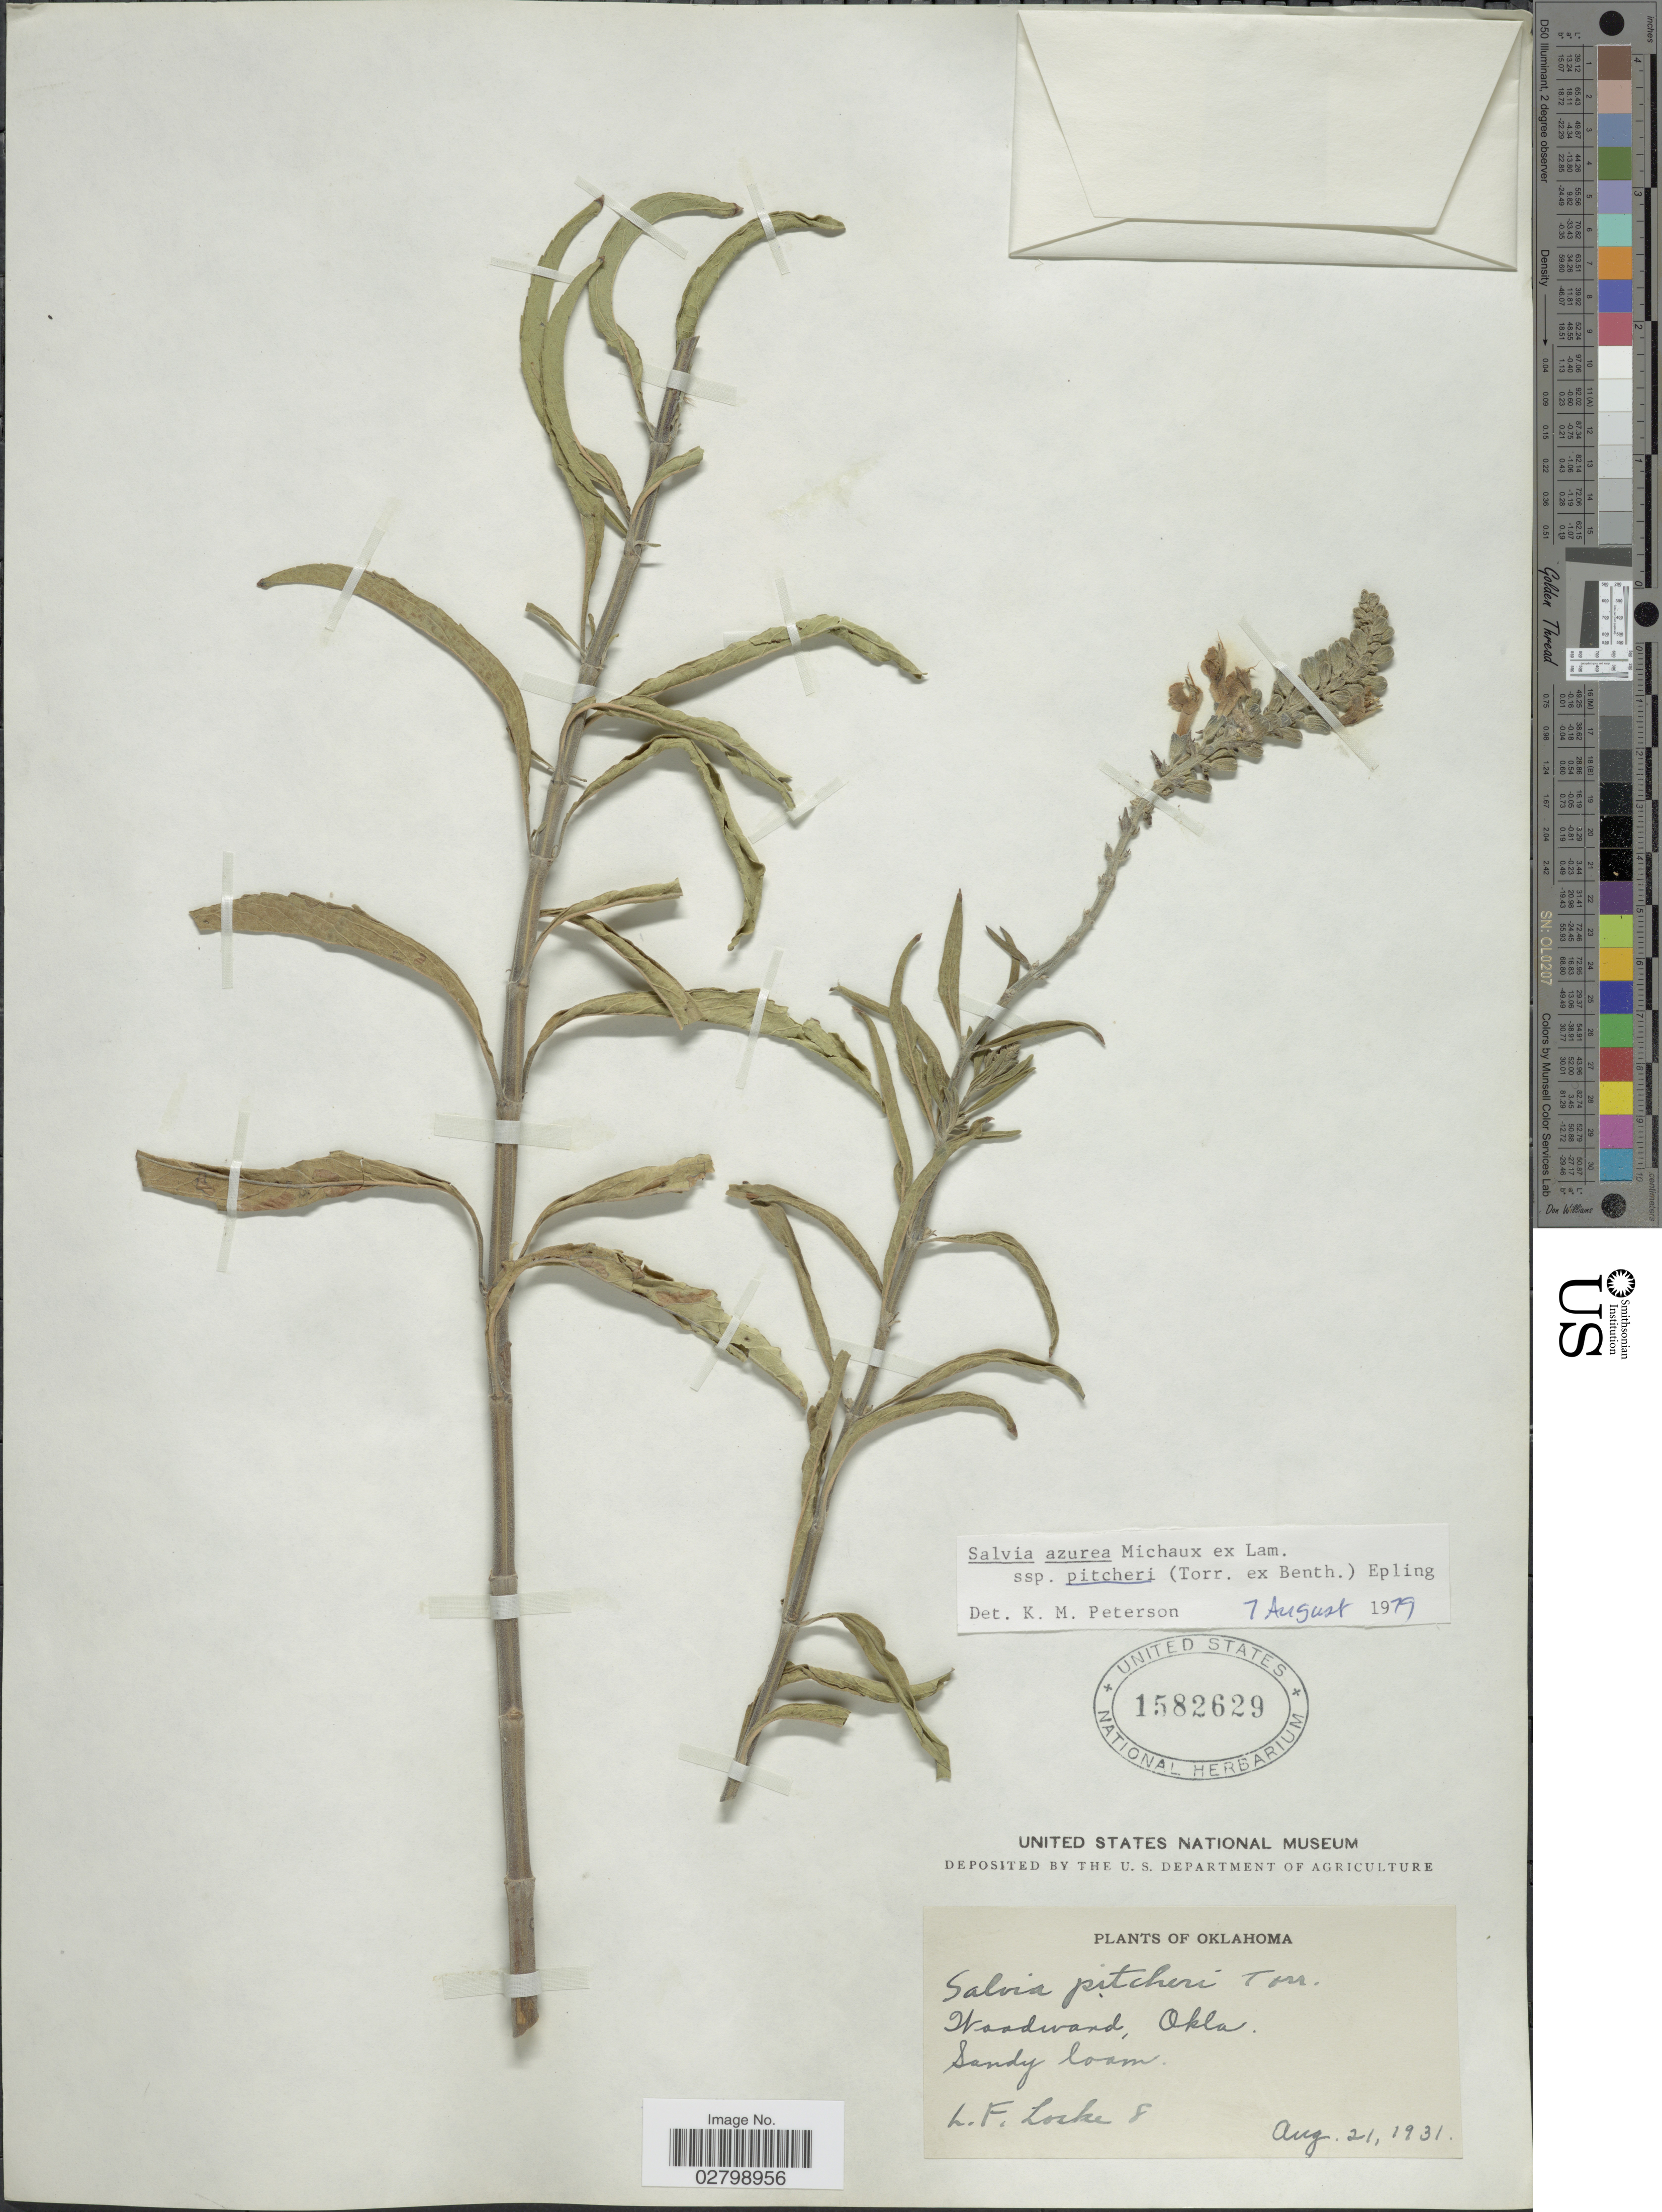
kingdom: Plantae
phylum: Tracheophyta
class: Magnoliopsida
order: Lamiales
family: Lamiaceae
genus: Salvia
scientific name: Salvia azurea subsp. pitcheri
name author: Michx. ex Lam.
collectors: L. Locke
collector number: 8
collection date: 1931-08-21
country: United States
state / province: Oklahoma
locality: Woodward.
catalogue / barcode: US 1582629